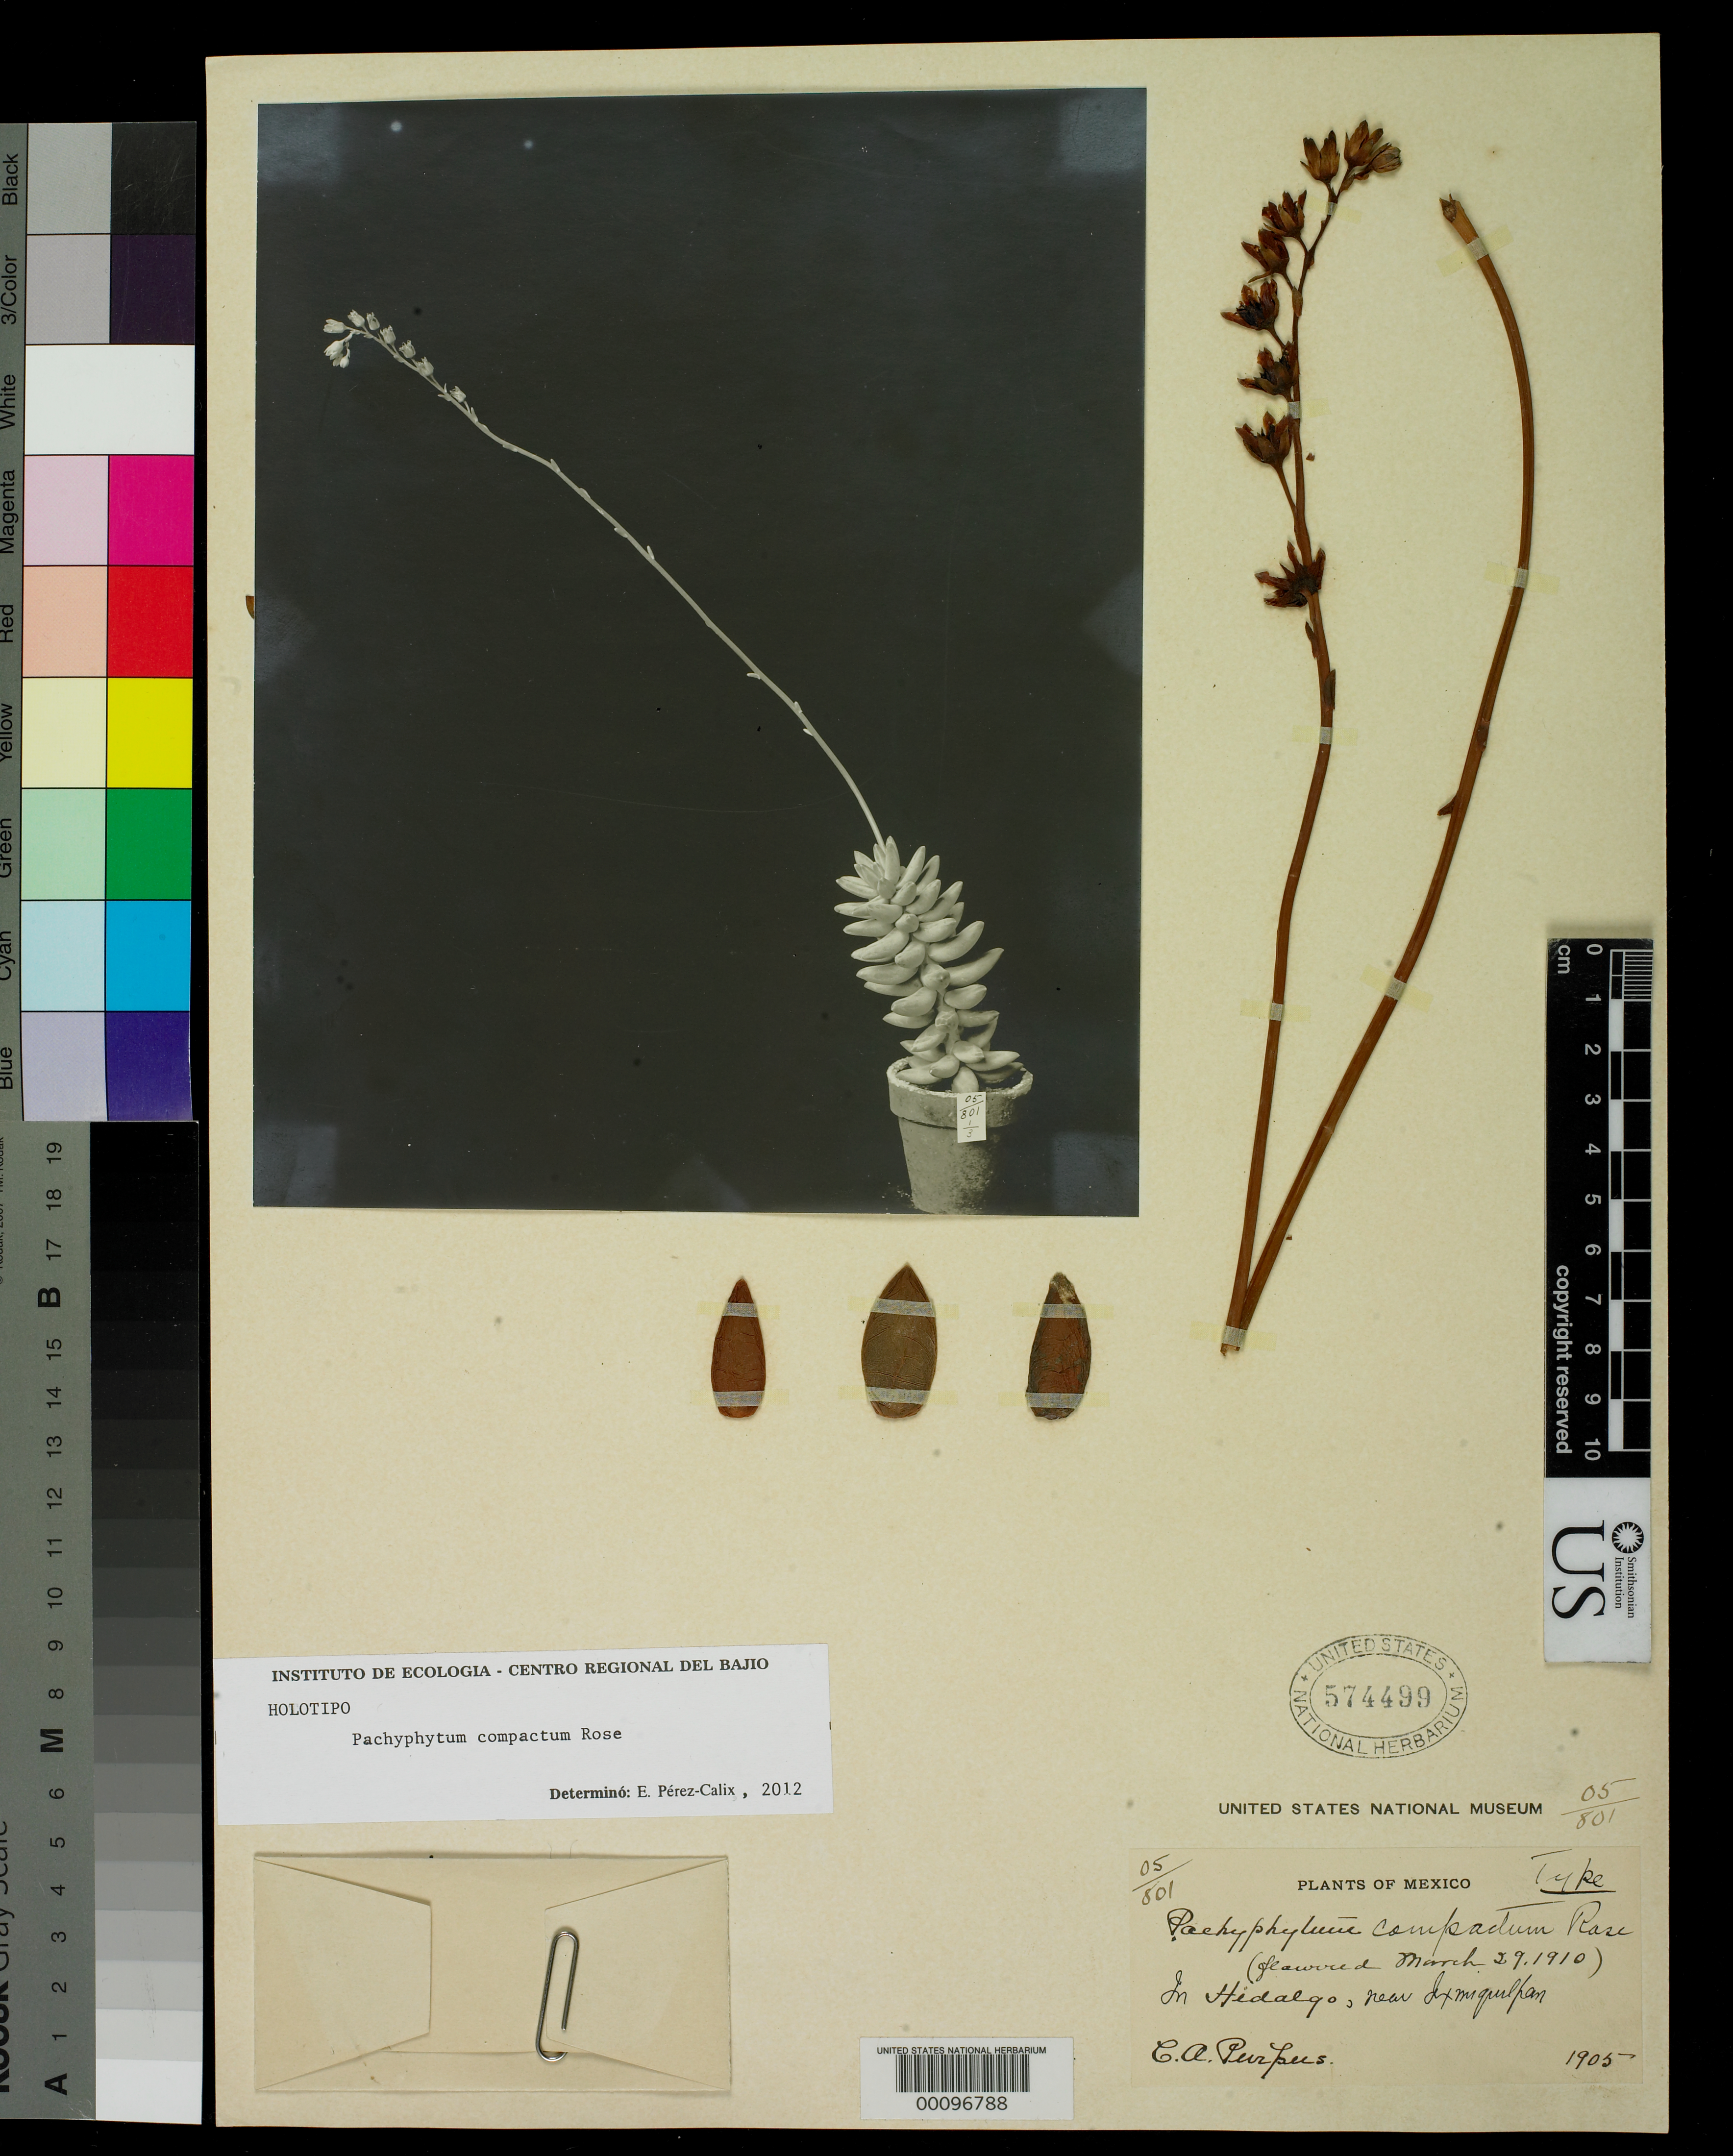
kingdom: Plantae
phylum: Tracheophyta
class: Magnoliopsida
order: Saxifragales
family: Crassulaceae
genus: Pachyphytum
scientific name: Pachyphytum compactum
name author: Rose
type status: Holotype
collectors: C. A. Purpus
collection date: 1905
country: Mexico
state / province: Hidalgo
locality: Ixmiquilpan.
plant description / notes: Specimen apparently made from cultivated plant (photo attached), greenhouse accession no. 05.801; label, "flowered March 29, 1910." Protologue, "Type U.S. National Herbarium no. 574499, collected by C.A. Purpus at Ixmiquilpan, Hidalgo, Mexico, March, 1910. It did not flower in cultivation until March, 1910." Purpus collection date on label is 1905, apparently mis-cited in protologue.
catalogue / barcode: US 574499